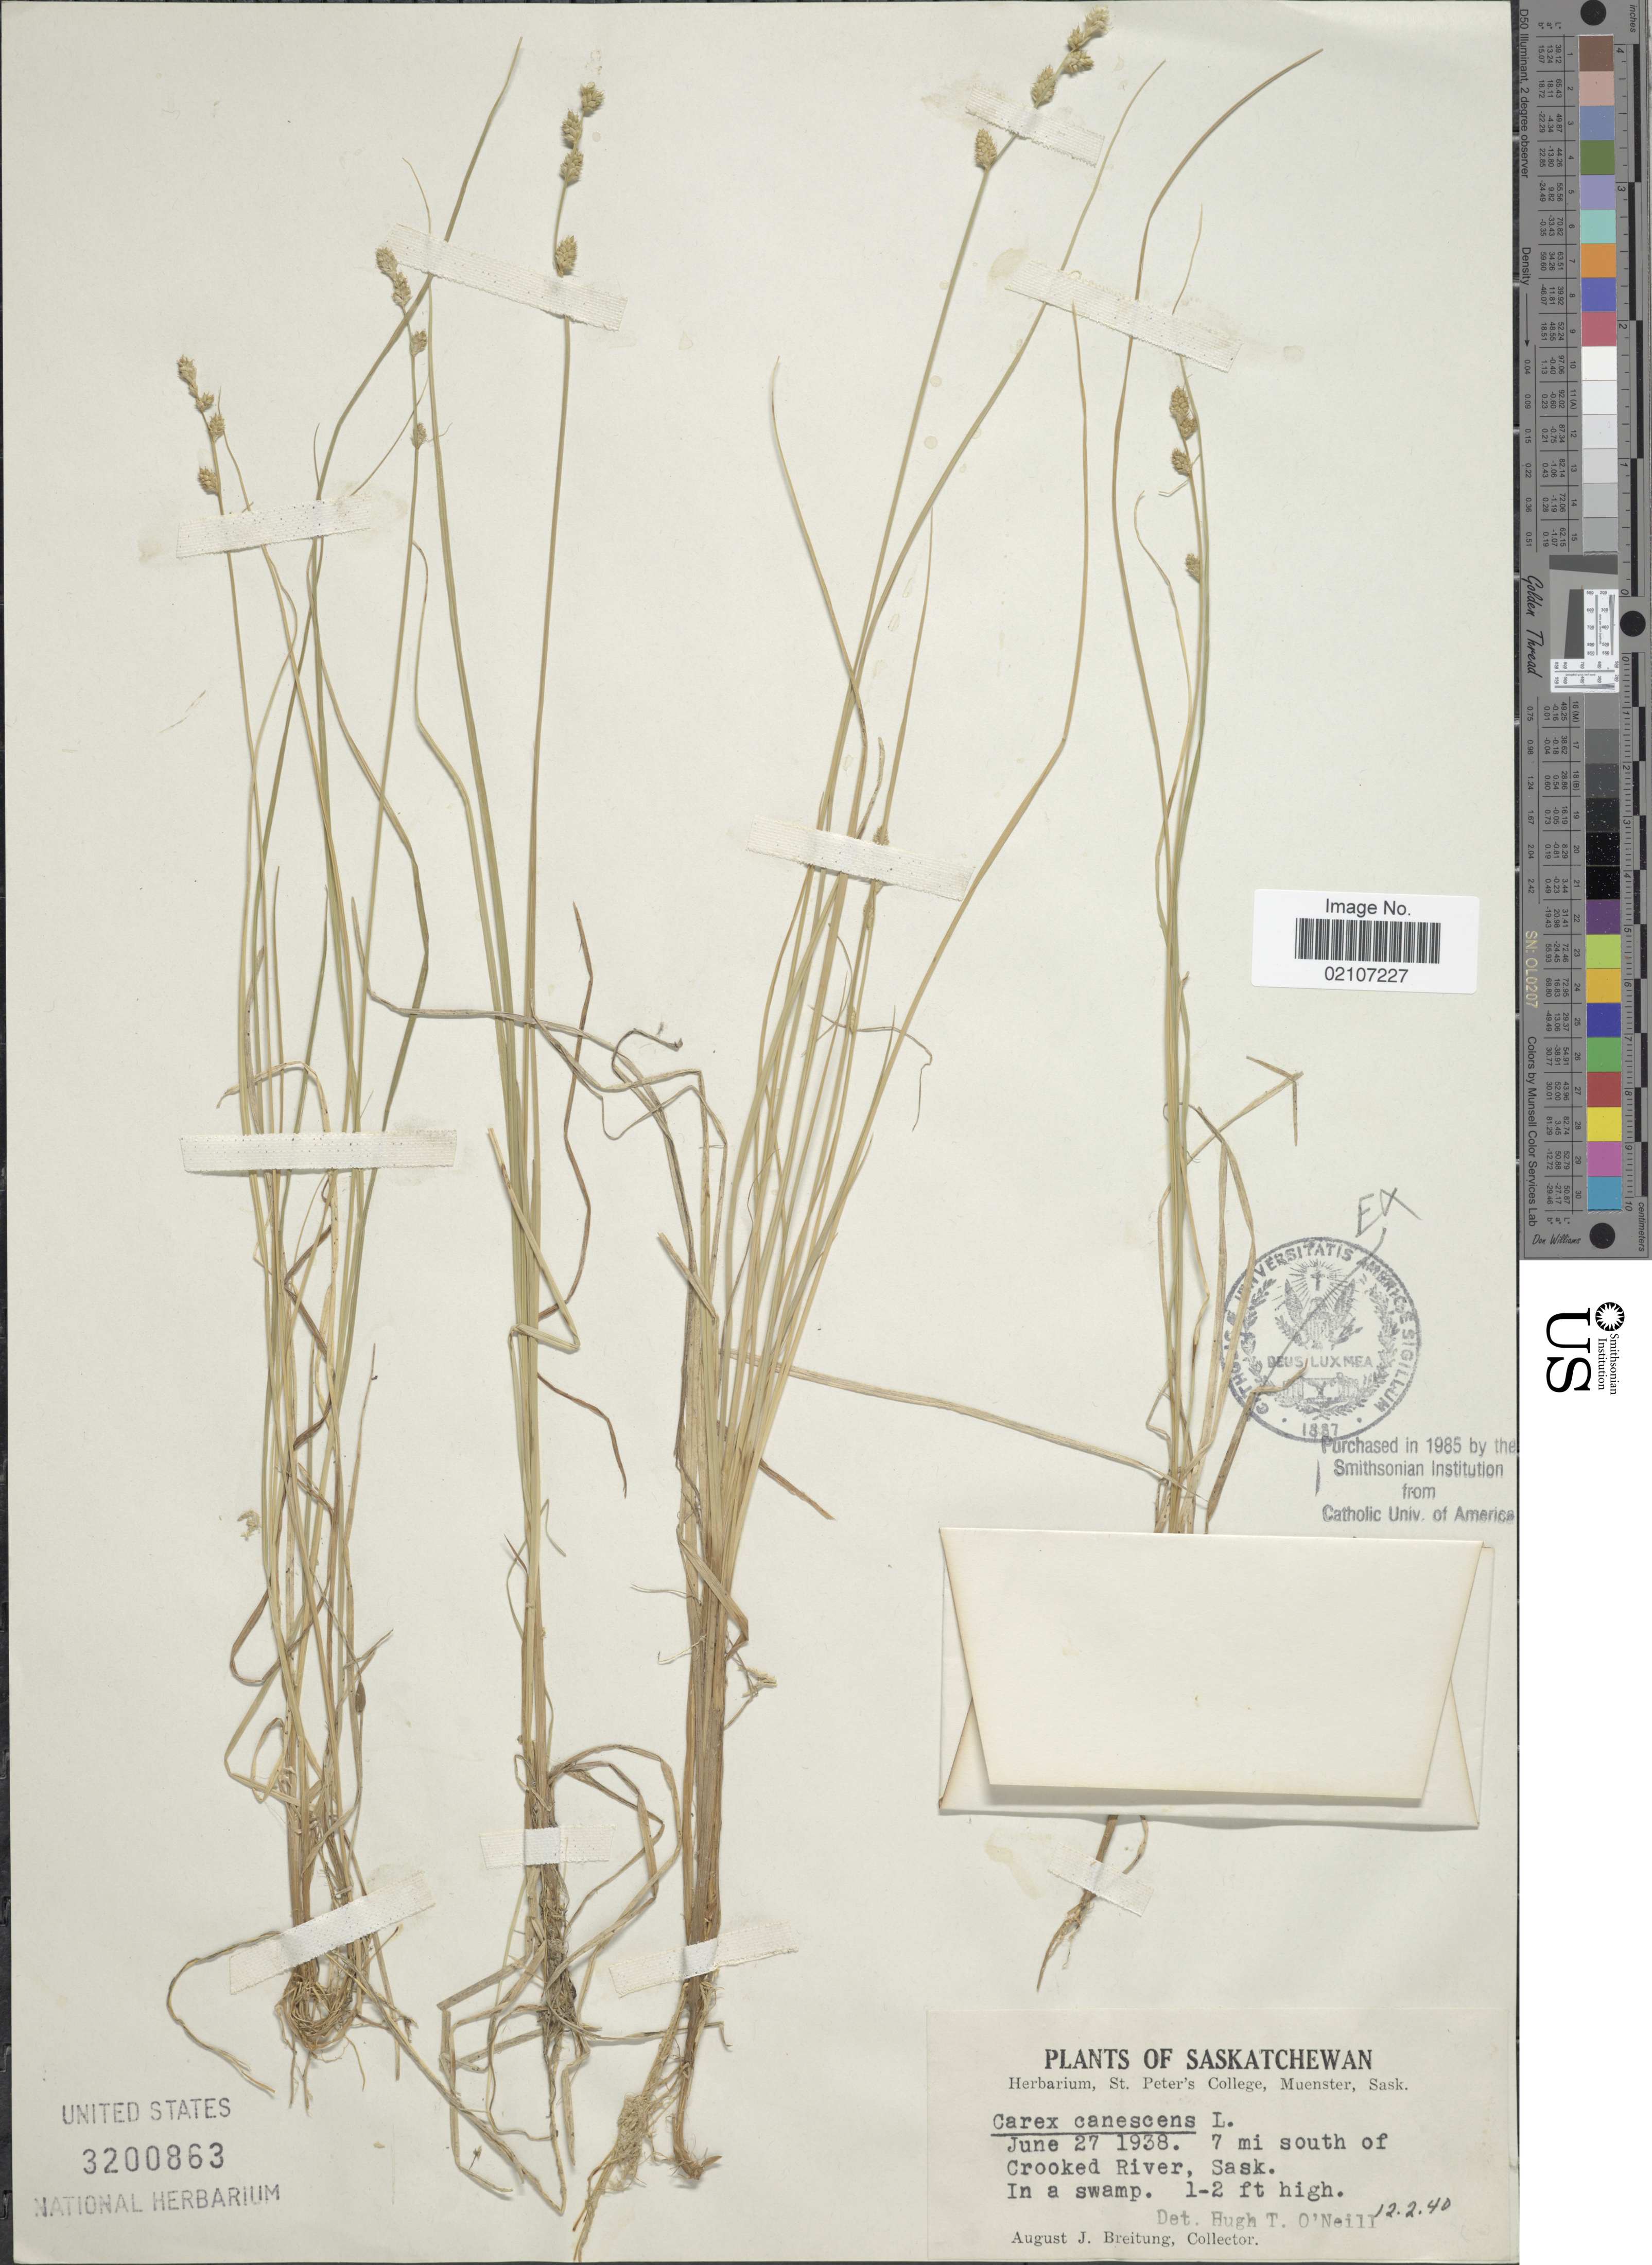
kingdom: Plantae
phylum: Tracheophyta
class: Liliopsida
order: Poales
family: Cyperaceae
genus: Carex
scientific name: Carex canescens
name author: L.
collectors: A. Breitung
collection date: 1938-06-27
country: Canada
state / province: Saskatchewan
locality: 7 mi. south of Crooked River, Sask. In a swamp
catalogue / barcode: US 3200863